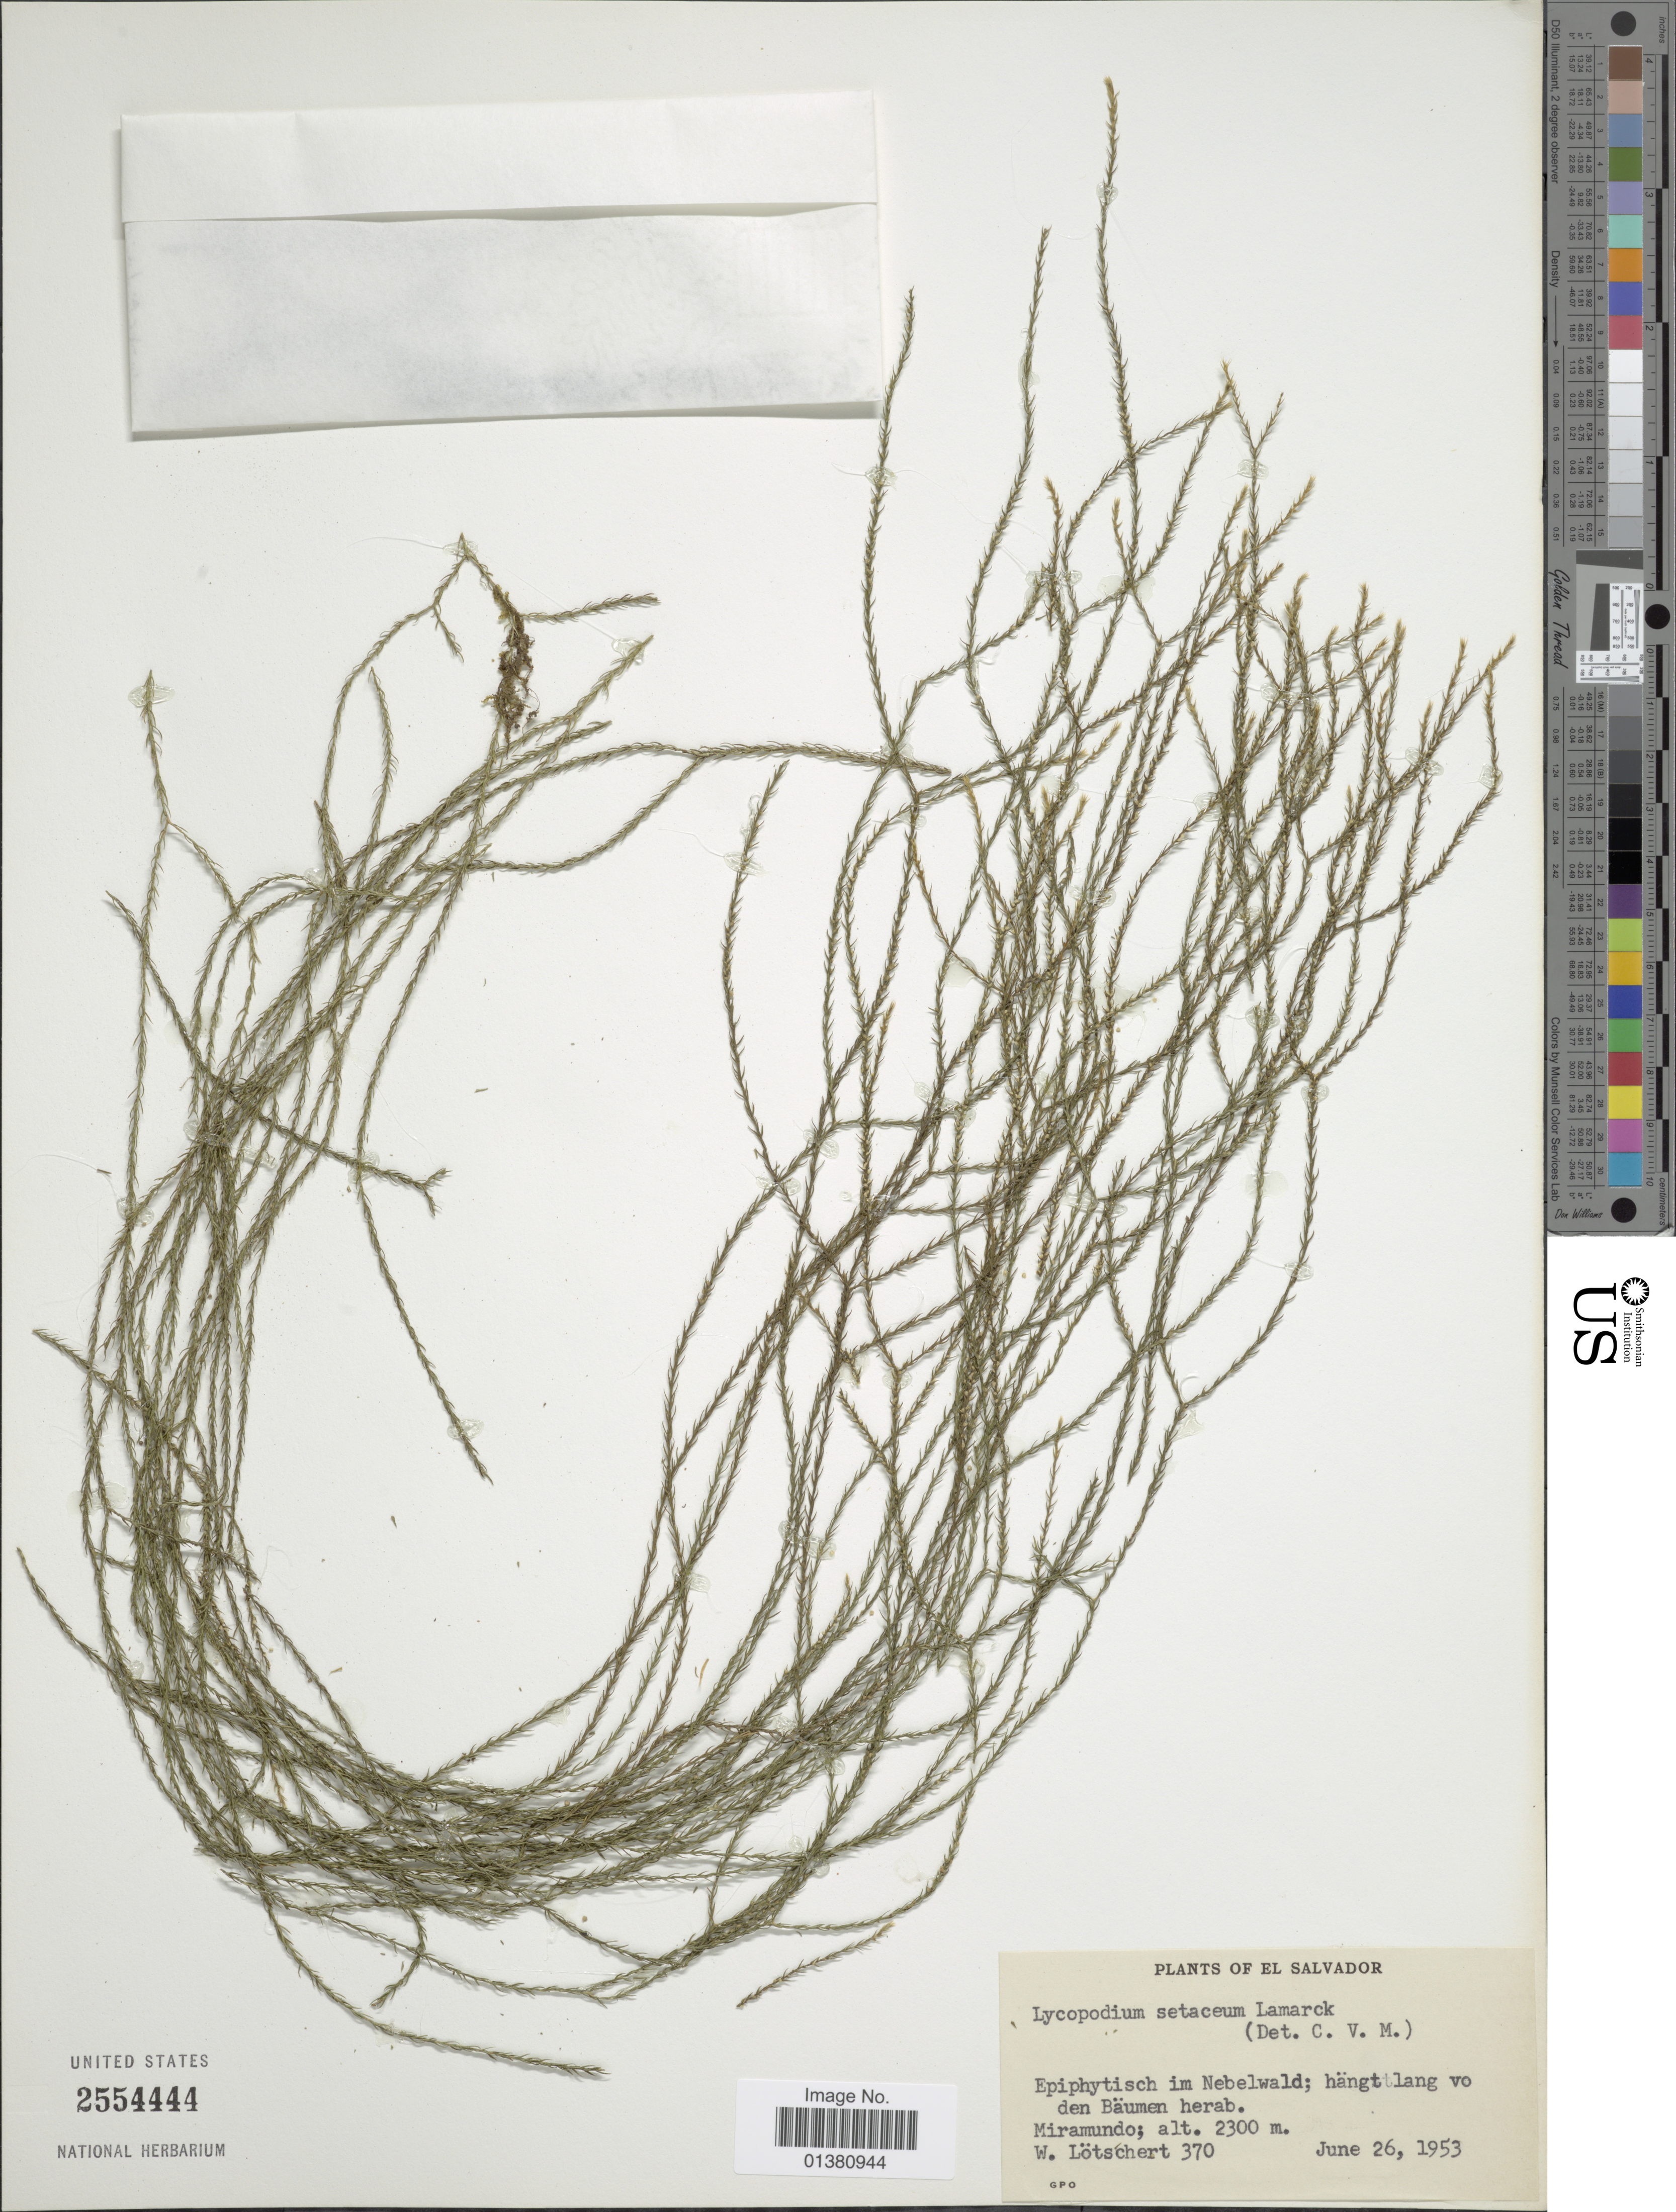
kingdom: Plantae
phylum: Tracheophyta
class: Lycopodiopsida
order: Lycopodiales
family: Lycopodiaceae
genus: Phlegmariurus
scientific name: Phlegmariurus pringlei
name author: (Underw. & F.E. Lloyd) B. Øllg.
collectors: W. Lötschert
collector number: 370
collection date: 1953-06-26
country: El Salvador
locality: Miramundo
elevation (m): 2300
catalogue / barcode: US 2554444